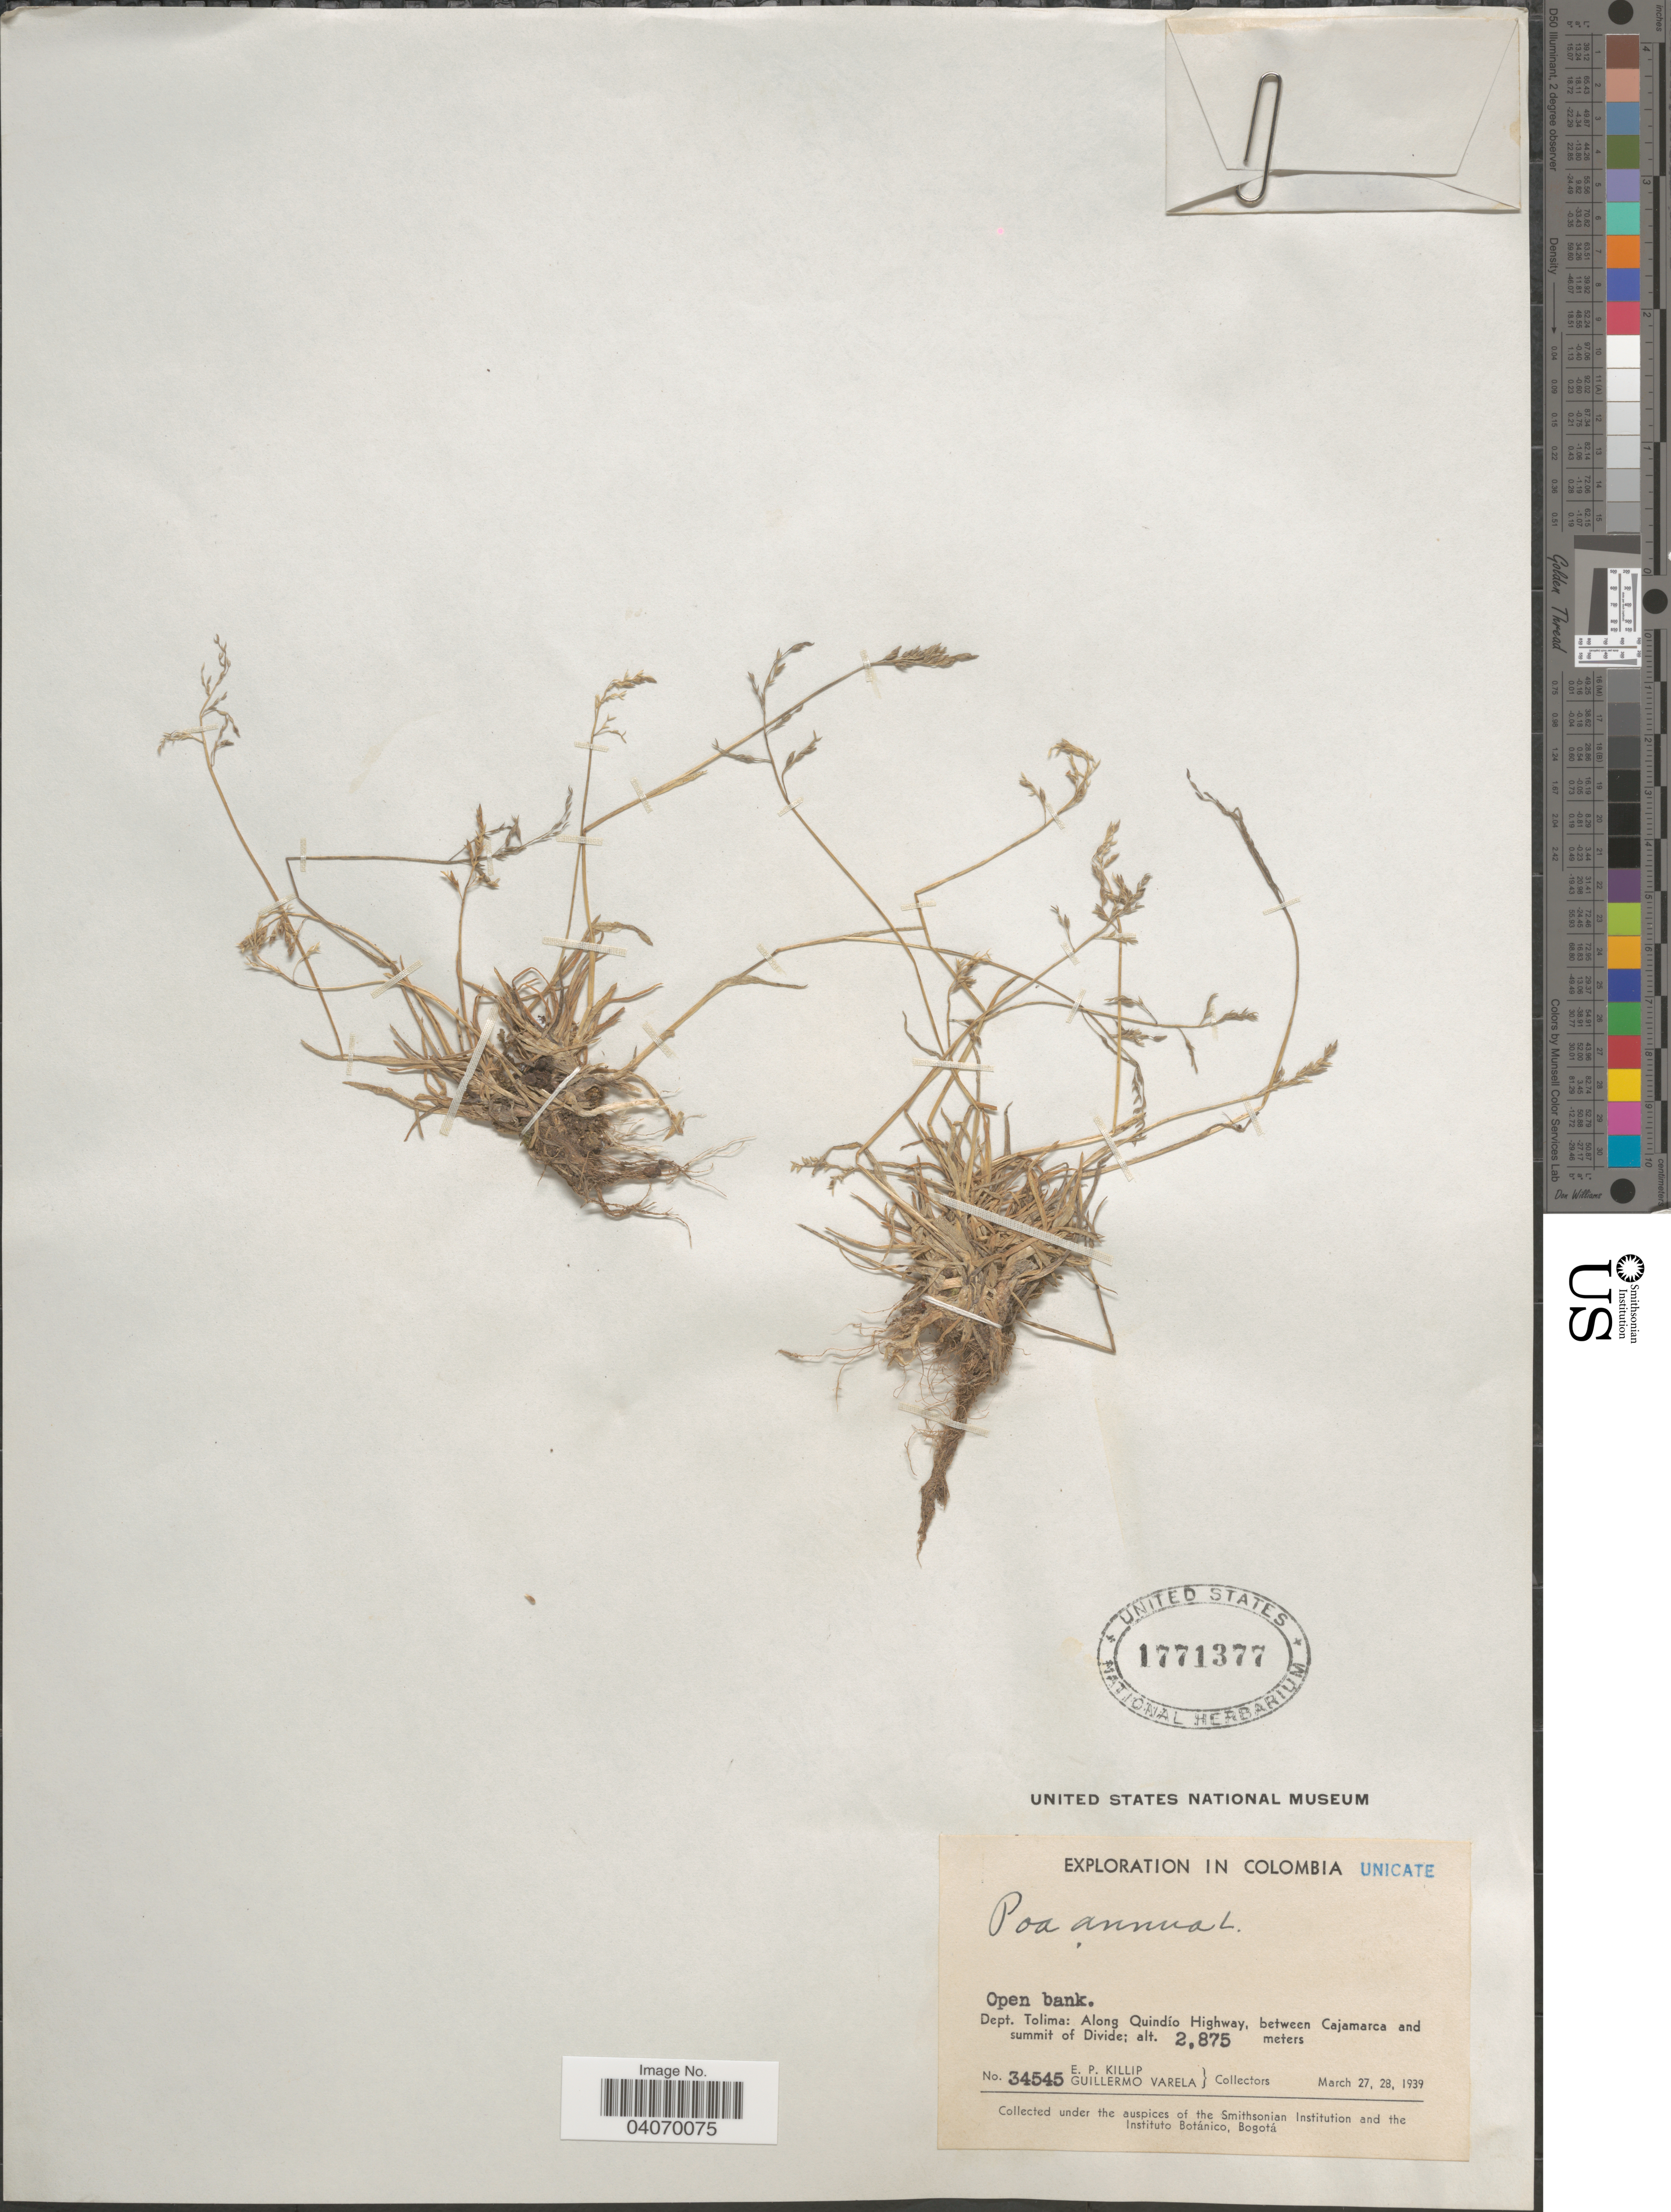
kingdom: Plantae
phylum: Tracheophyta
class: Liliopsida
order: Poales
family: Poaceae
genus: Poa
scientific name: Poa annua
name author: L.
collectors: E. P. Killip & G. Varela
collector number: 34545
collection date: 1939-03-27/1939-03-28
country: Colombia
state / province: Tolima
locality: Exploration in Colombia. Dept. Tolima: Along Quindío Highway, between Cajamarca and summit of Divide.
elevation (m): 2875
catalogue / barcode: US 1771377